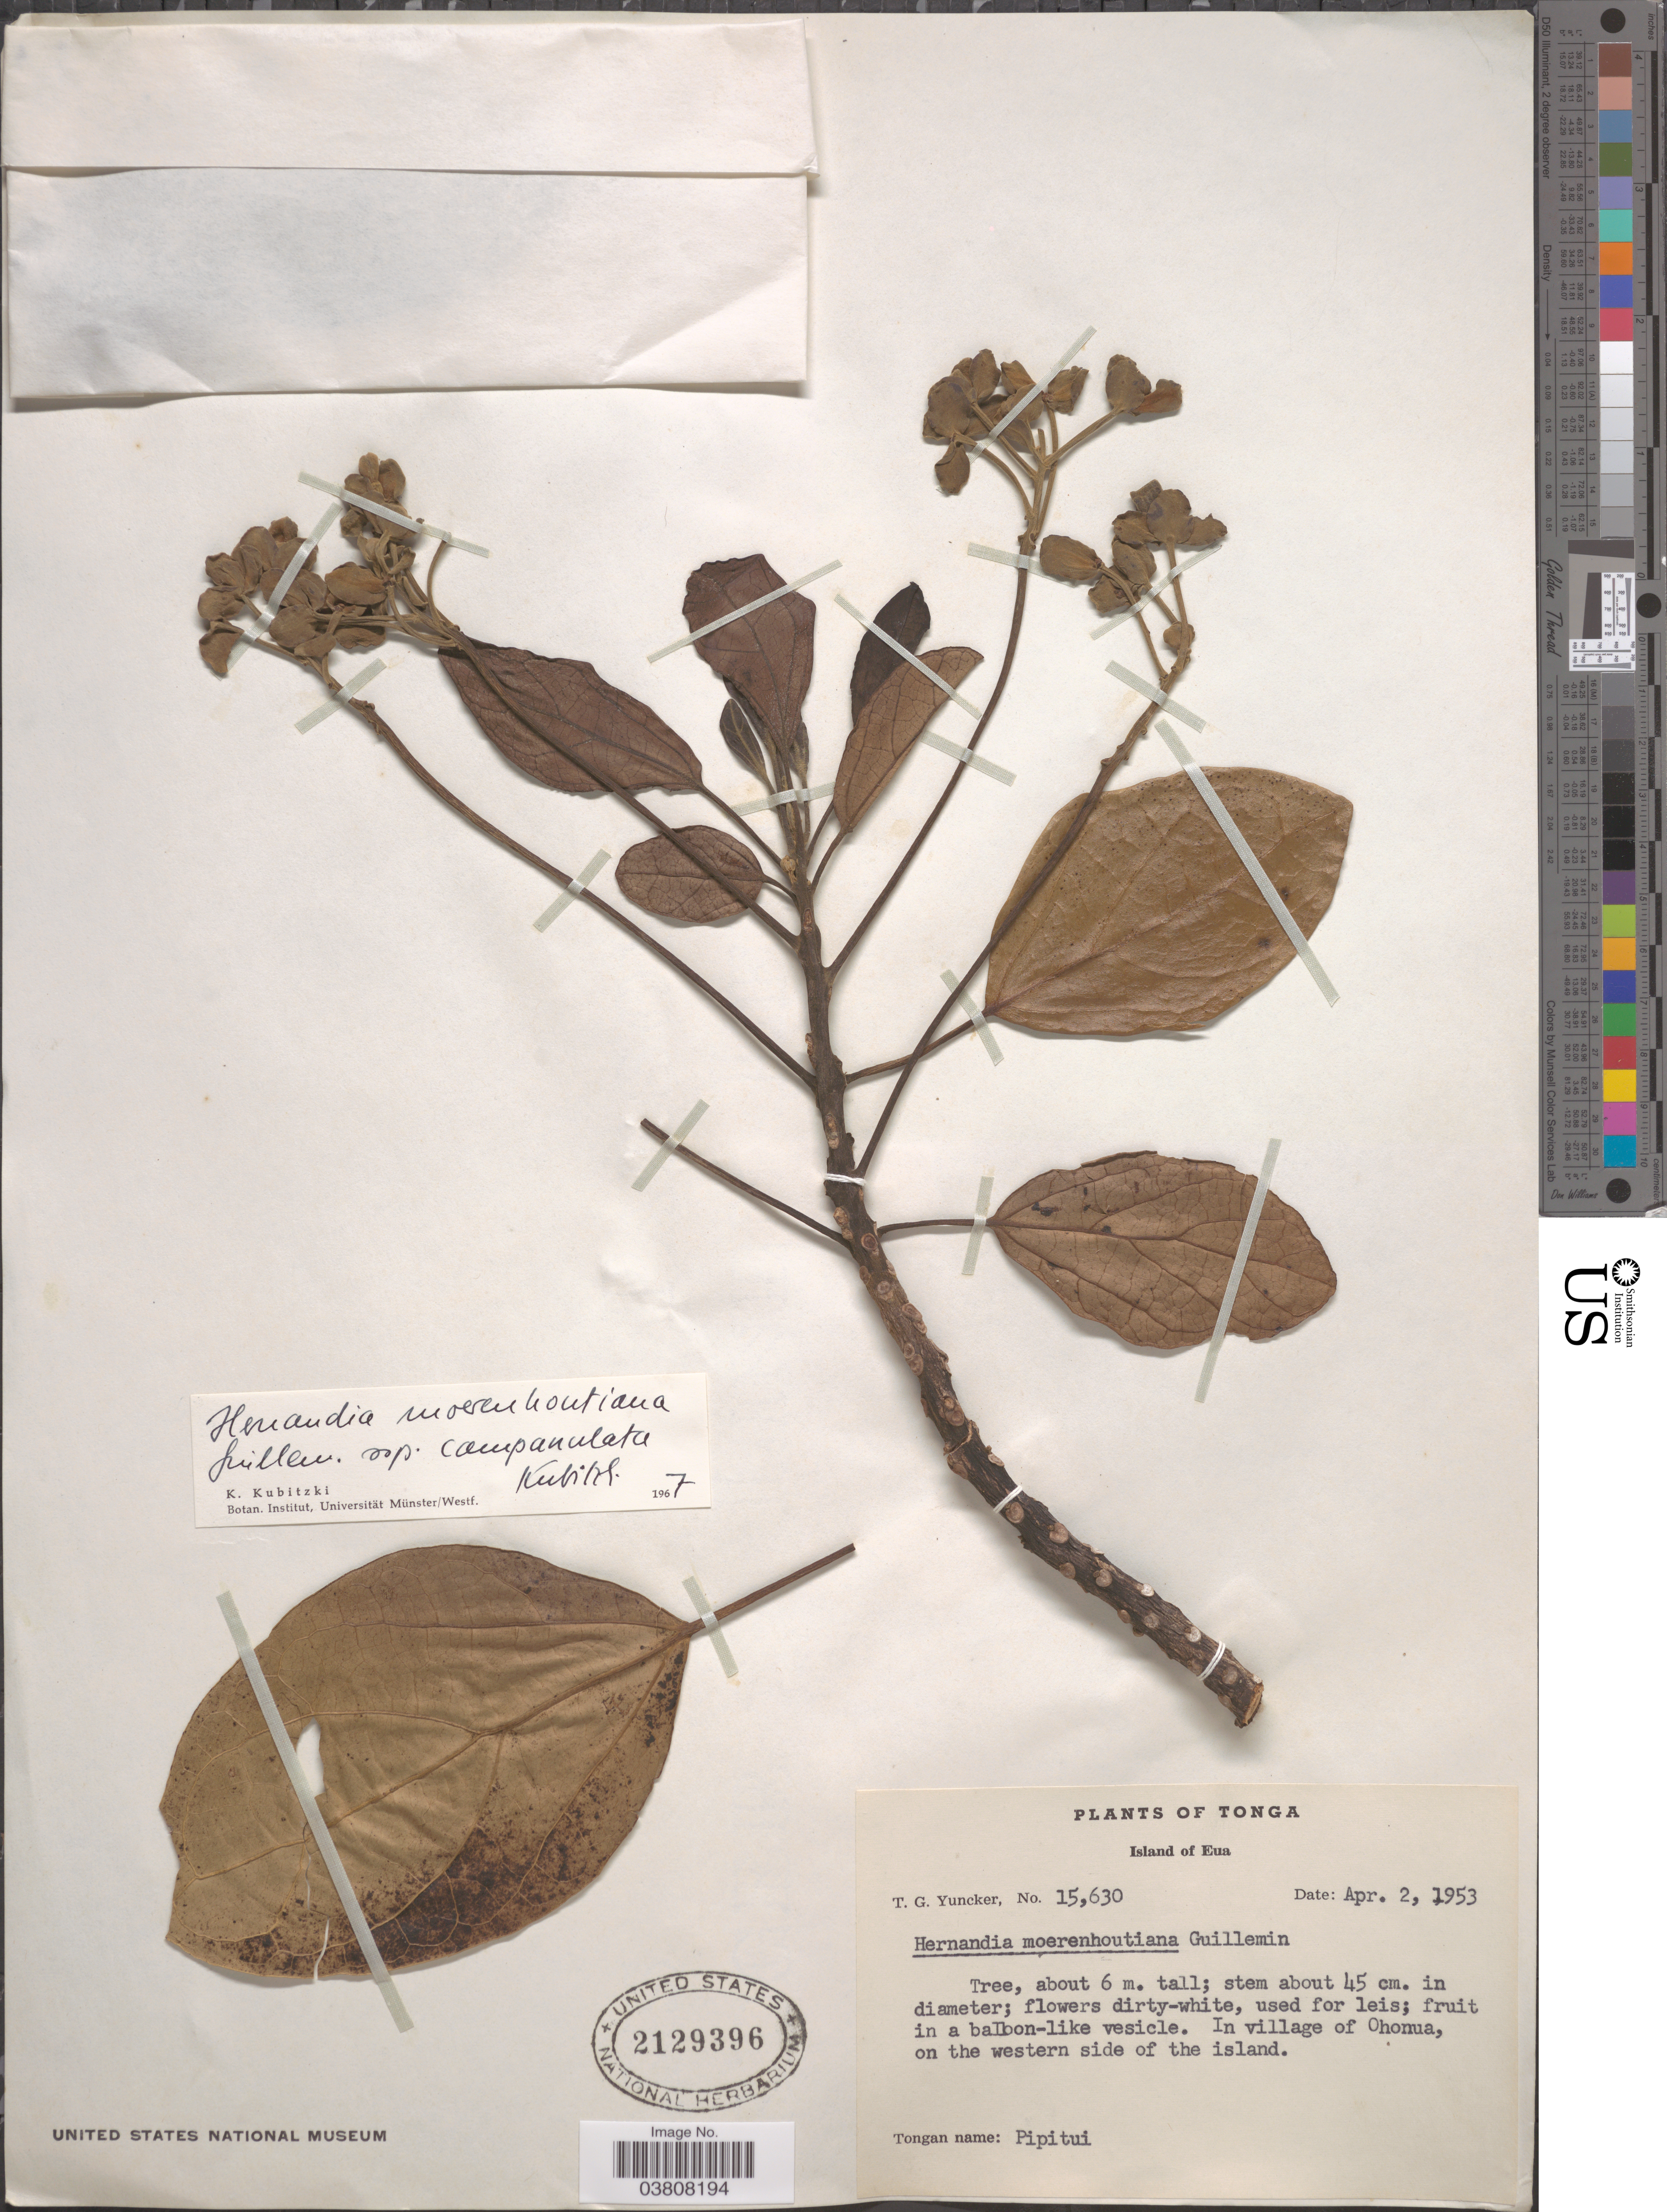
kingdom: Plantae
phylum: Tracheophyta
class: Magnoliopsida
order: Laurales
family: Hernandiaceae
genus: Hernandia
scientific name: Hernandia moerenhoutiana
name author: Guill.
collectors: T. G. Yuncker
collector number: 15630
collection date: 1953-04-02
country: Tonga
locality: Island of Eua. In village of Ohonua, on the western side of the island.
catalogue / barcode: US 2129396